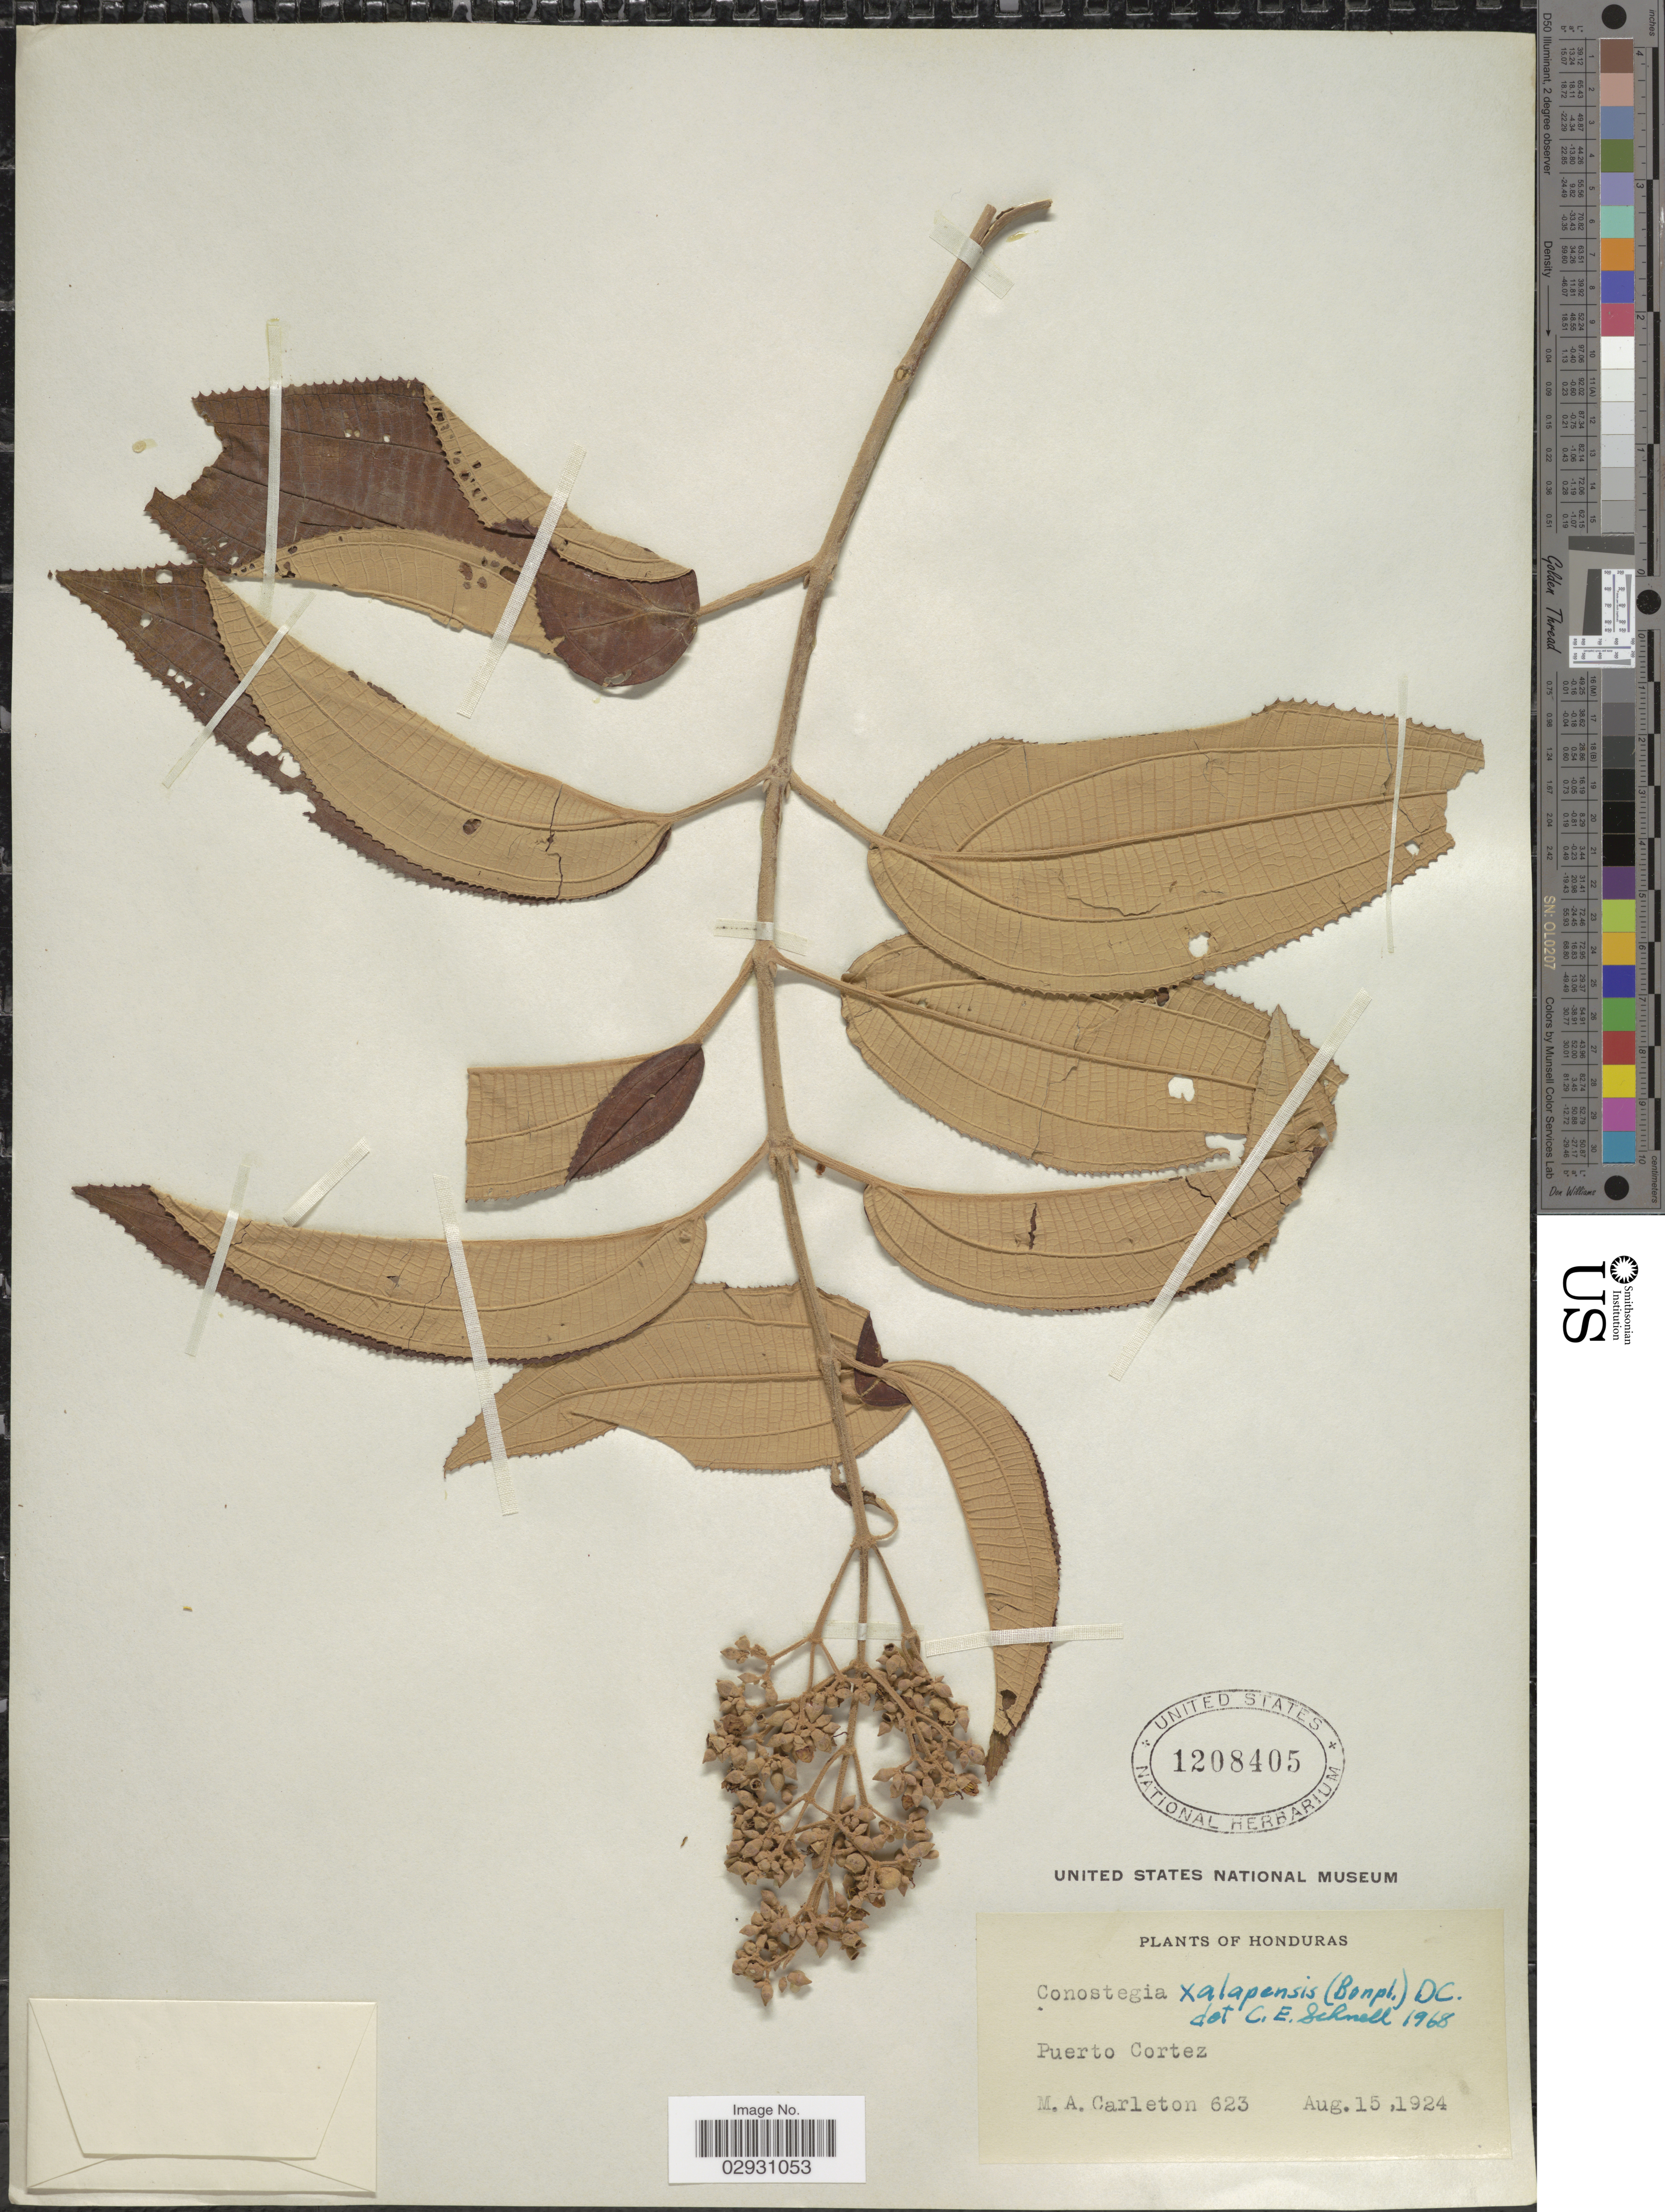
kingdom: Plantae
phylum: Tracheophyta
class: Magnoliopsida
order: Myrtales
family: Melastomataceae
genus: Conostegia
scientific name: Conostegia quadrangularis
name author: Schltdl. ex Steud.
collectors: M. A. Carleton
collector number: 623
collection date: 1924-08-15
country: Honduras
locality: Puerto Cortez.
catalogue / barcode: US 1208405